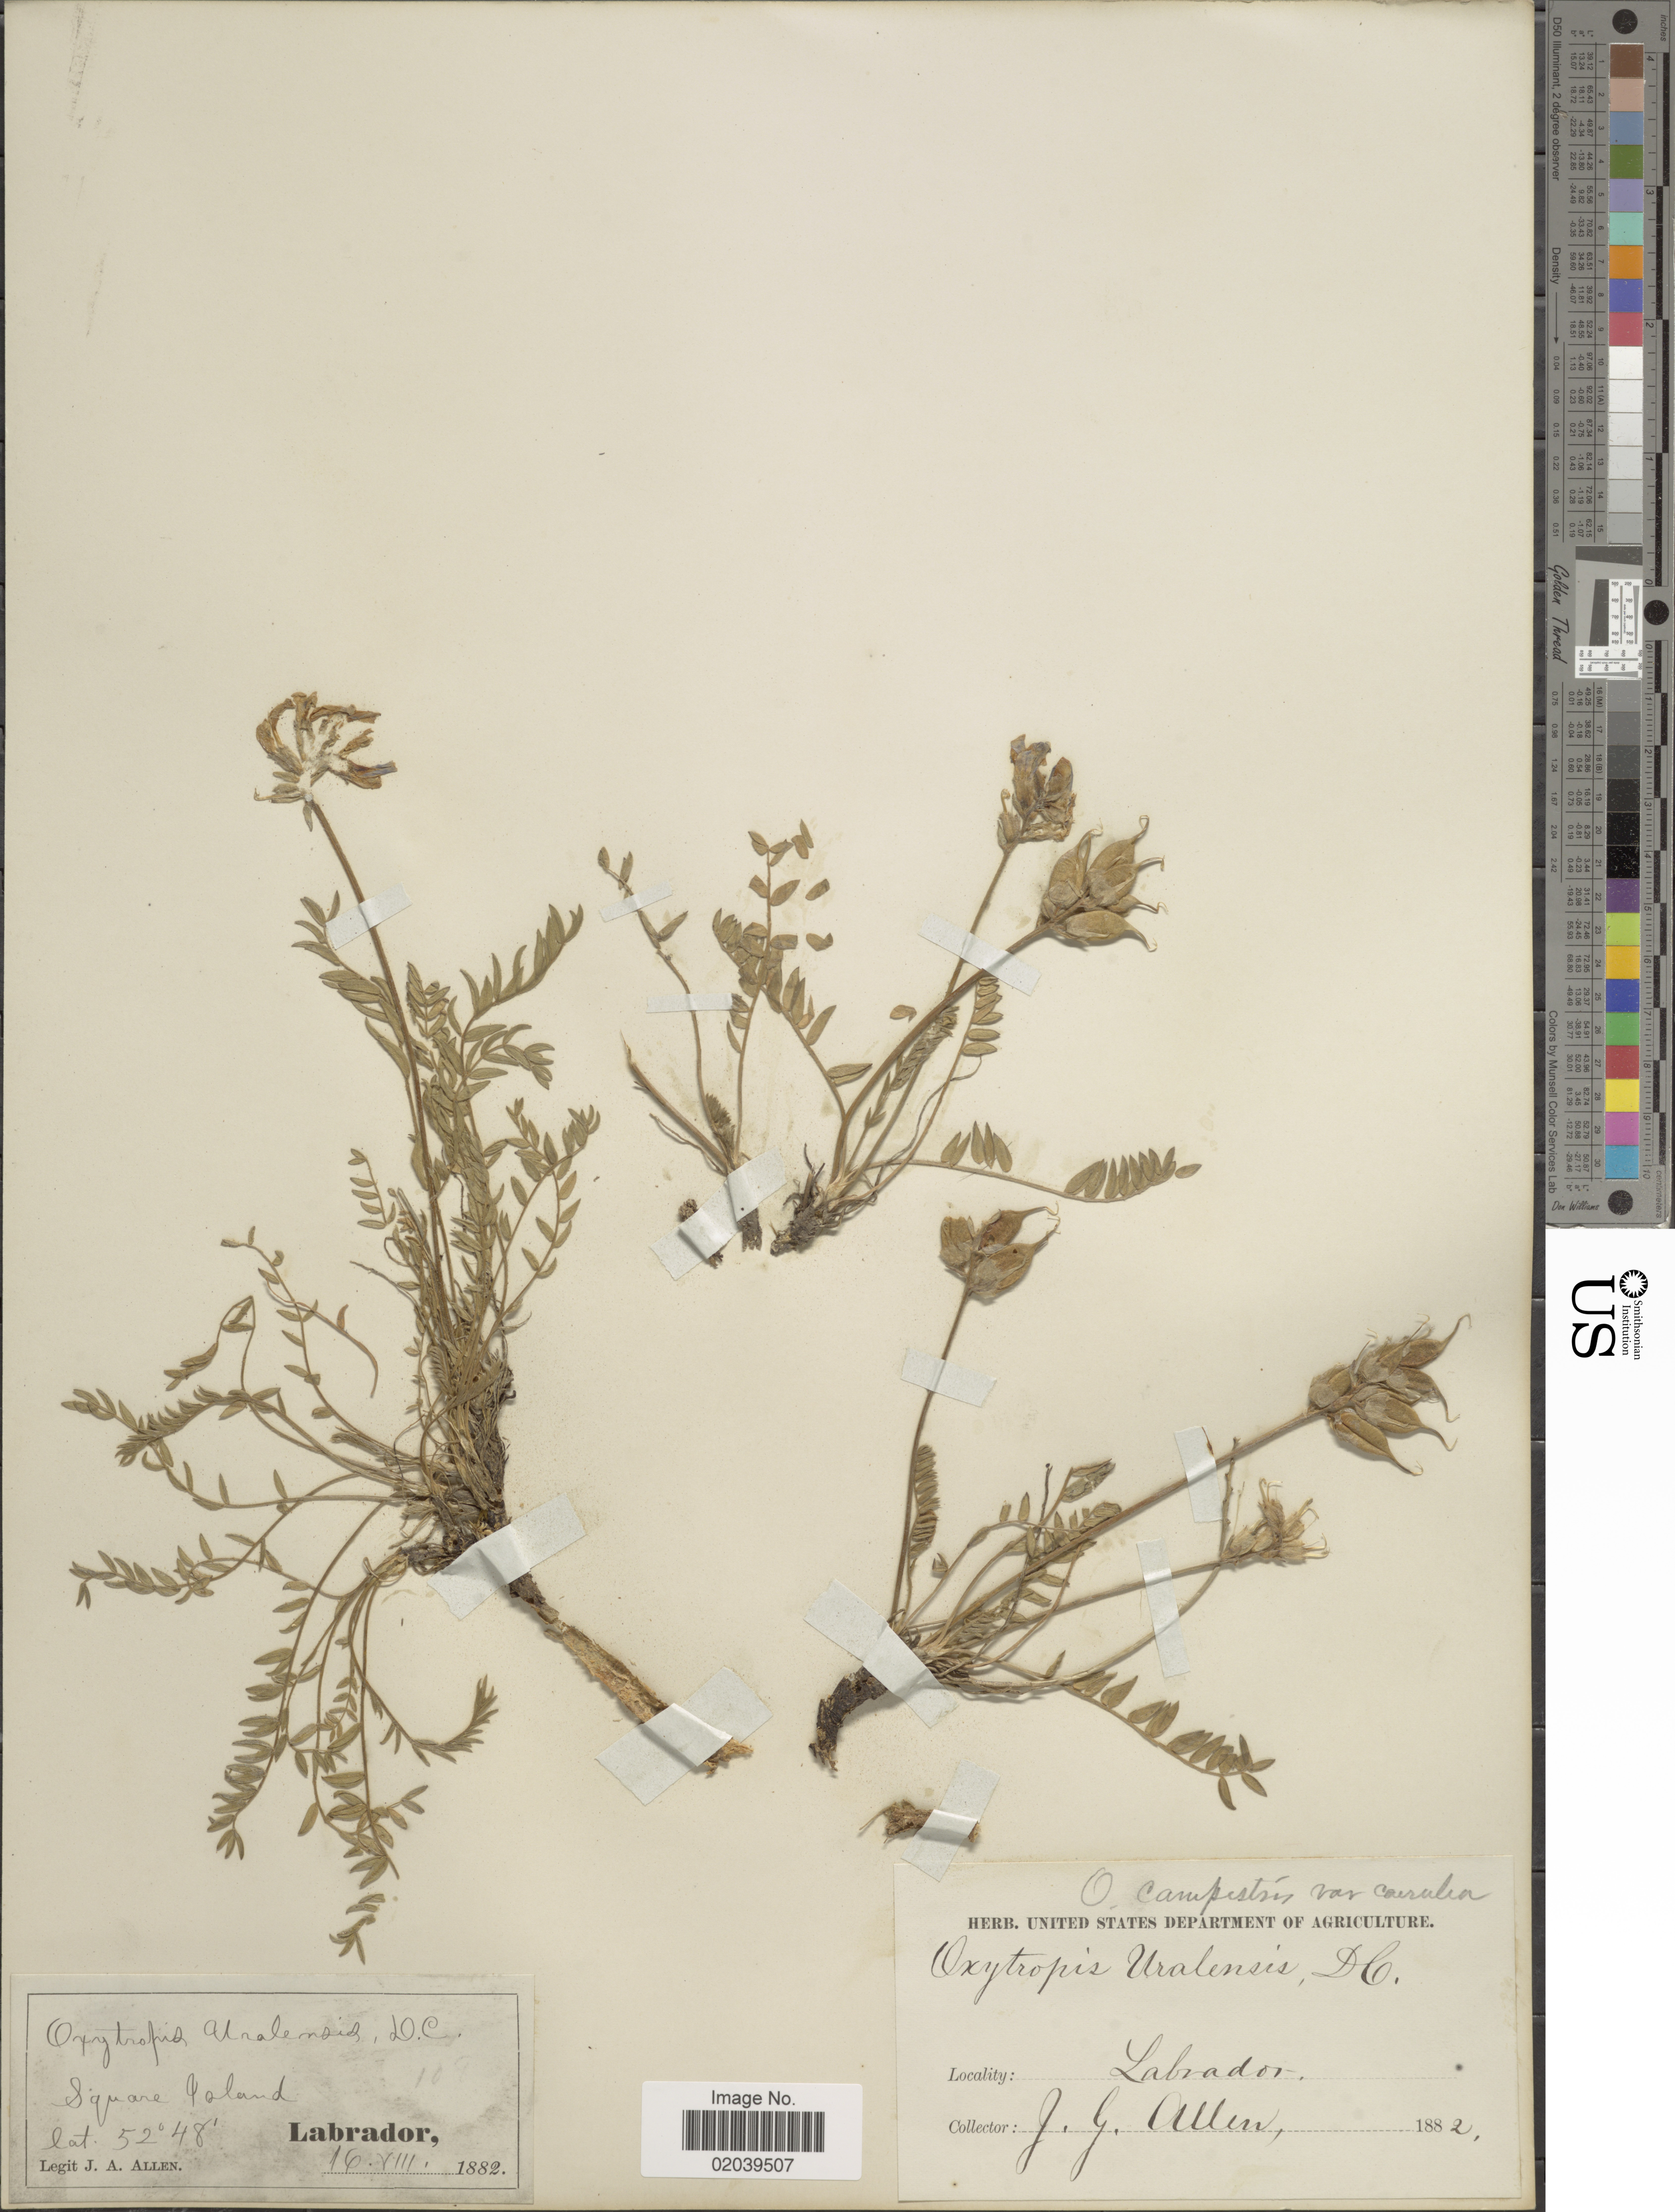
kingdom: Plantae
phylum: Tracheophyta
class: Magnoliopsida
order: Fabales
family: Fabaceae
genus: Oxytropis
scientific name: Oxytropis campestris var. terrae-novae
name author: (Fernald) Barneby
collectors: J. A. Allen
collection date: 1882-08-16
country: Canada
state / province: Newfoundland and Labrador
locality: Square Island, Labrador